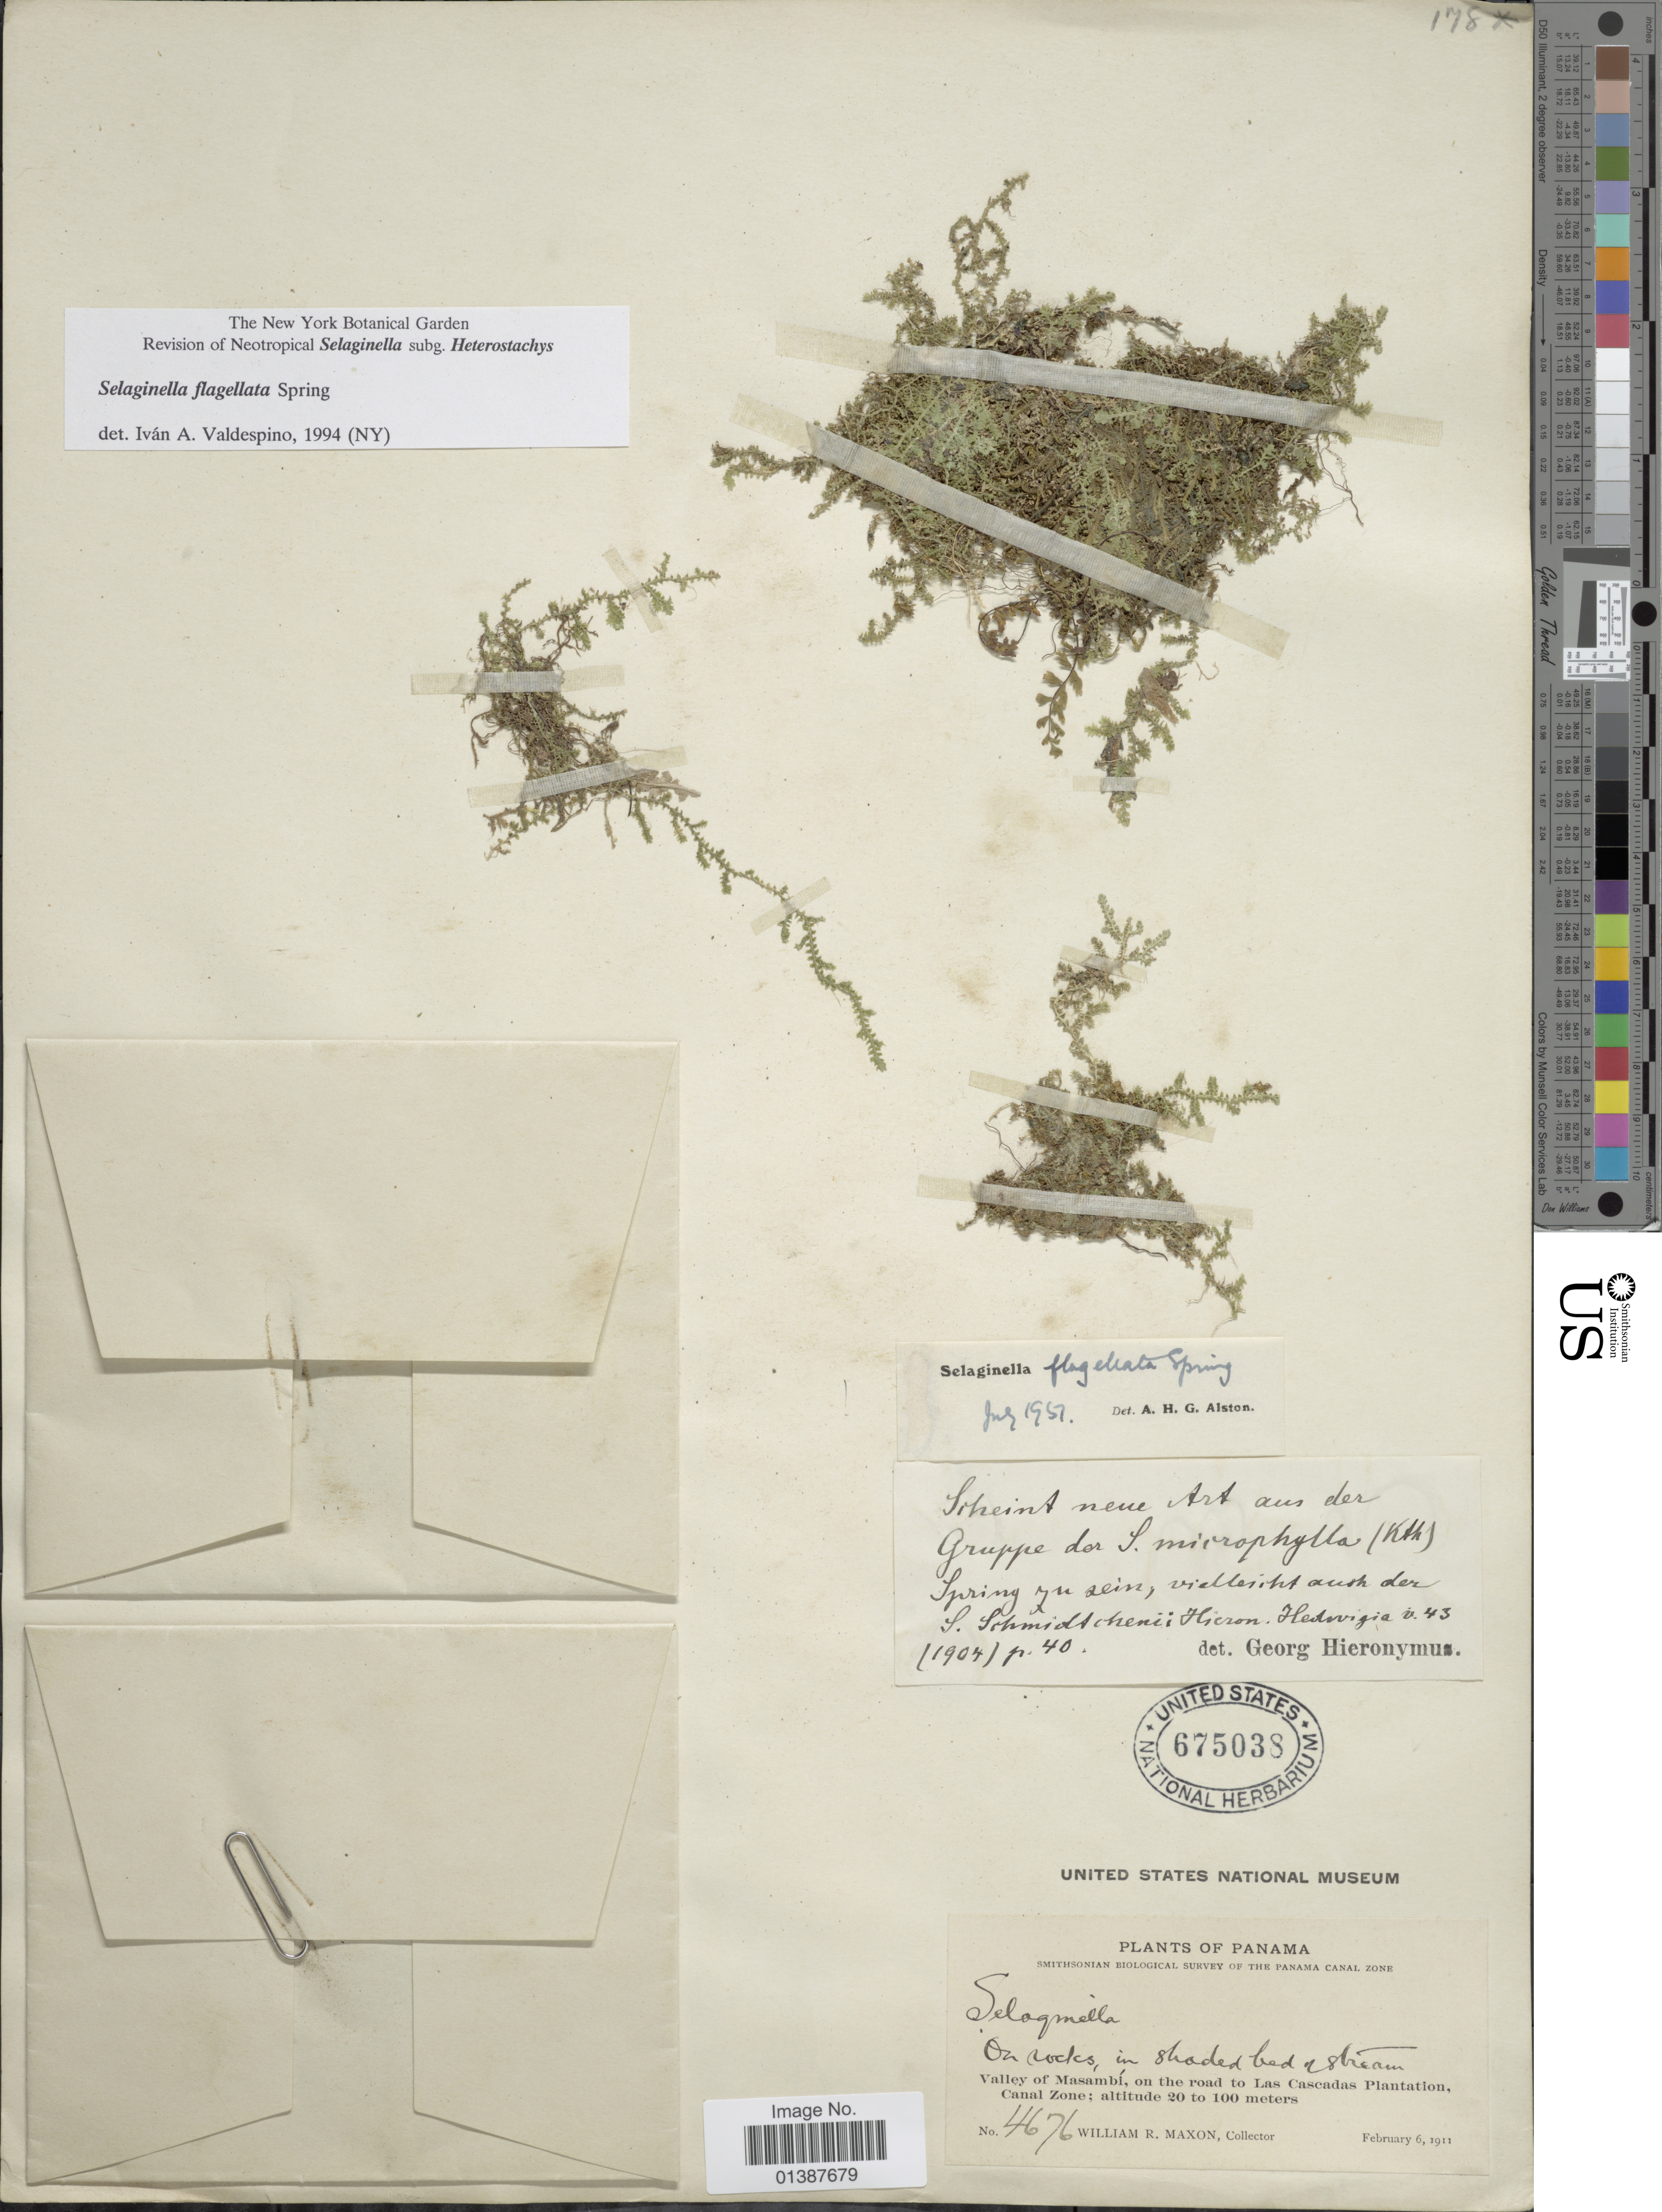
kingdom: Plantae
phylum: Tracheophyta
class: Lycopodiopsida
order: Selaginellales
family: Selaginellaceae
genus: Selaginella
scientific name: Selaginella flagellata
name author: Spring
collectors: W. R. Maxon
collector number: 4676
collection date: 1911-02-06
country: Panama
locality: Valley of Masambí, on the road to Las Cascadas Plantation, Canal Zone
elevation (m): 20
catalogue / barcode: US 675038